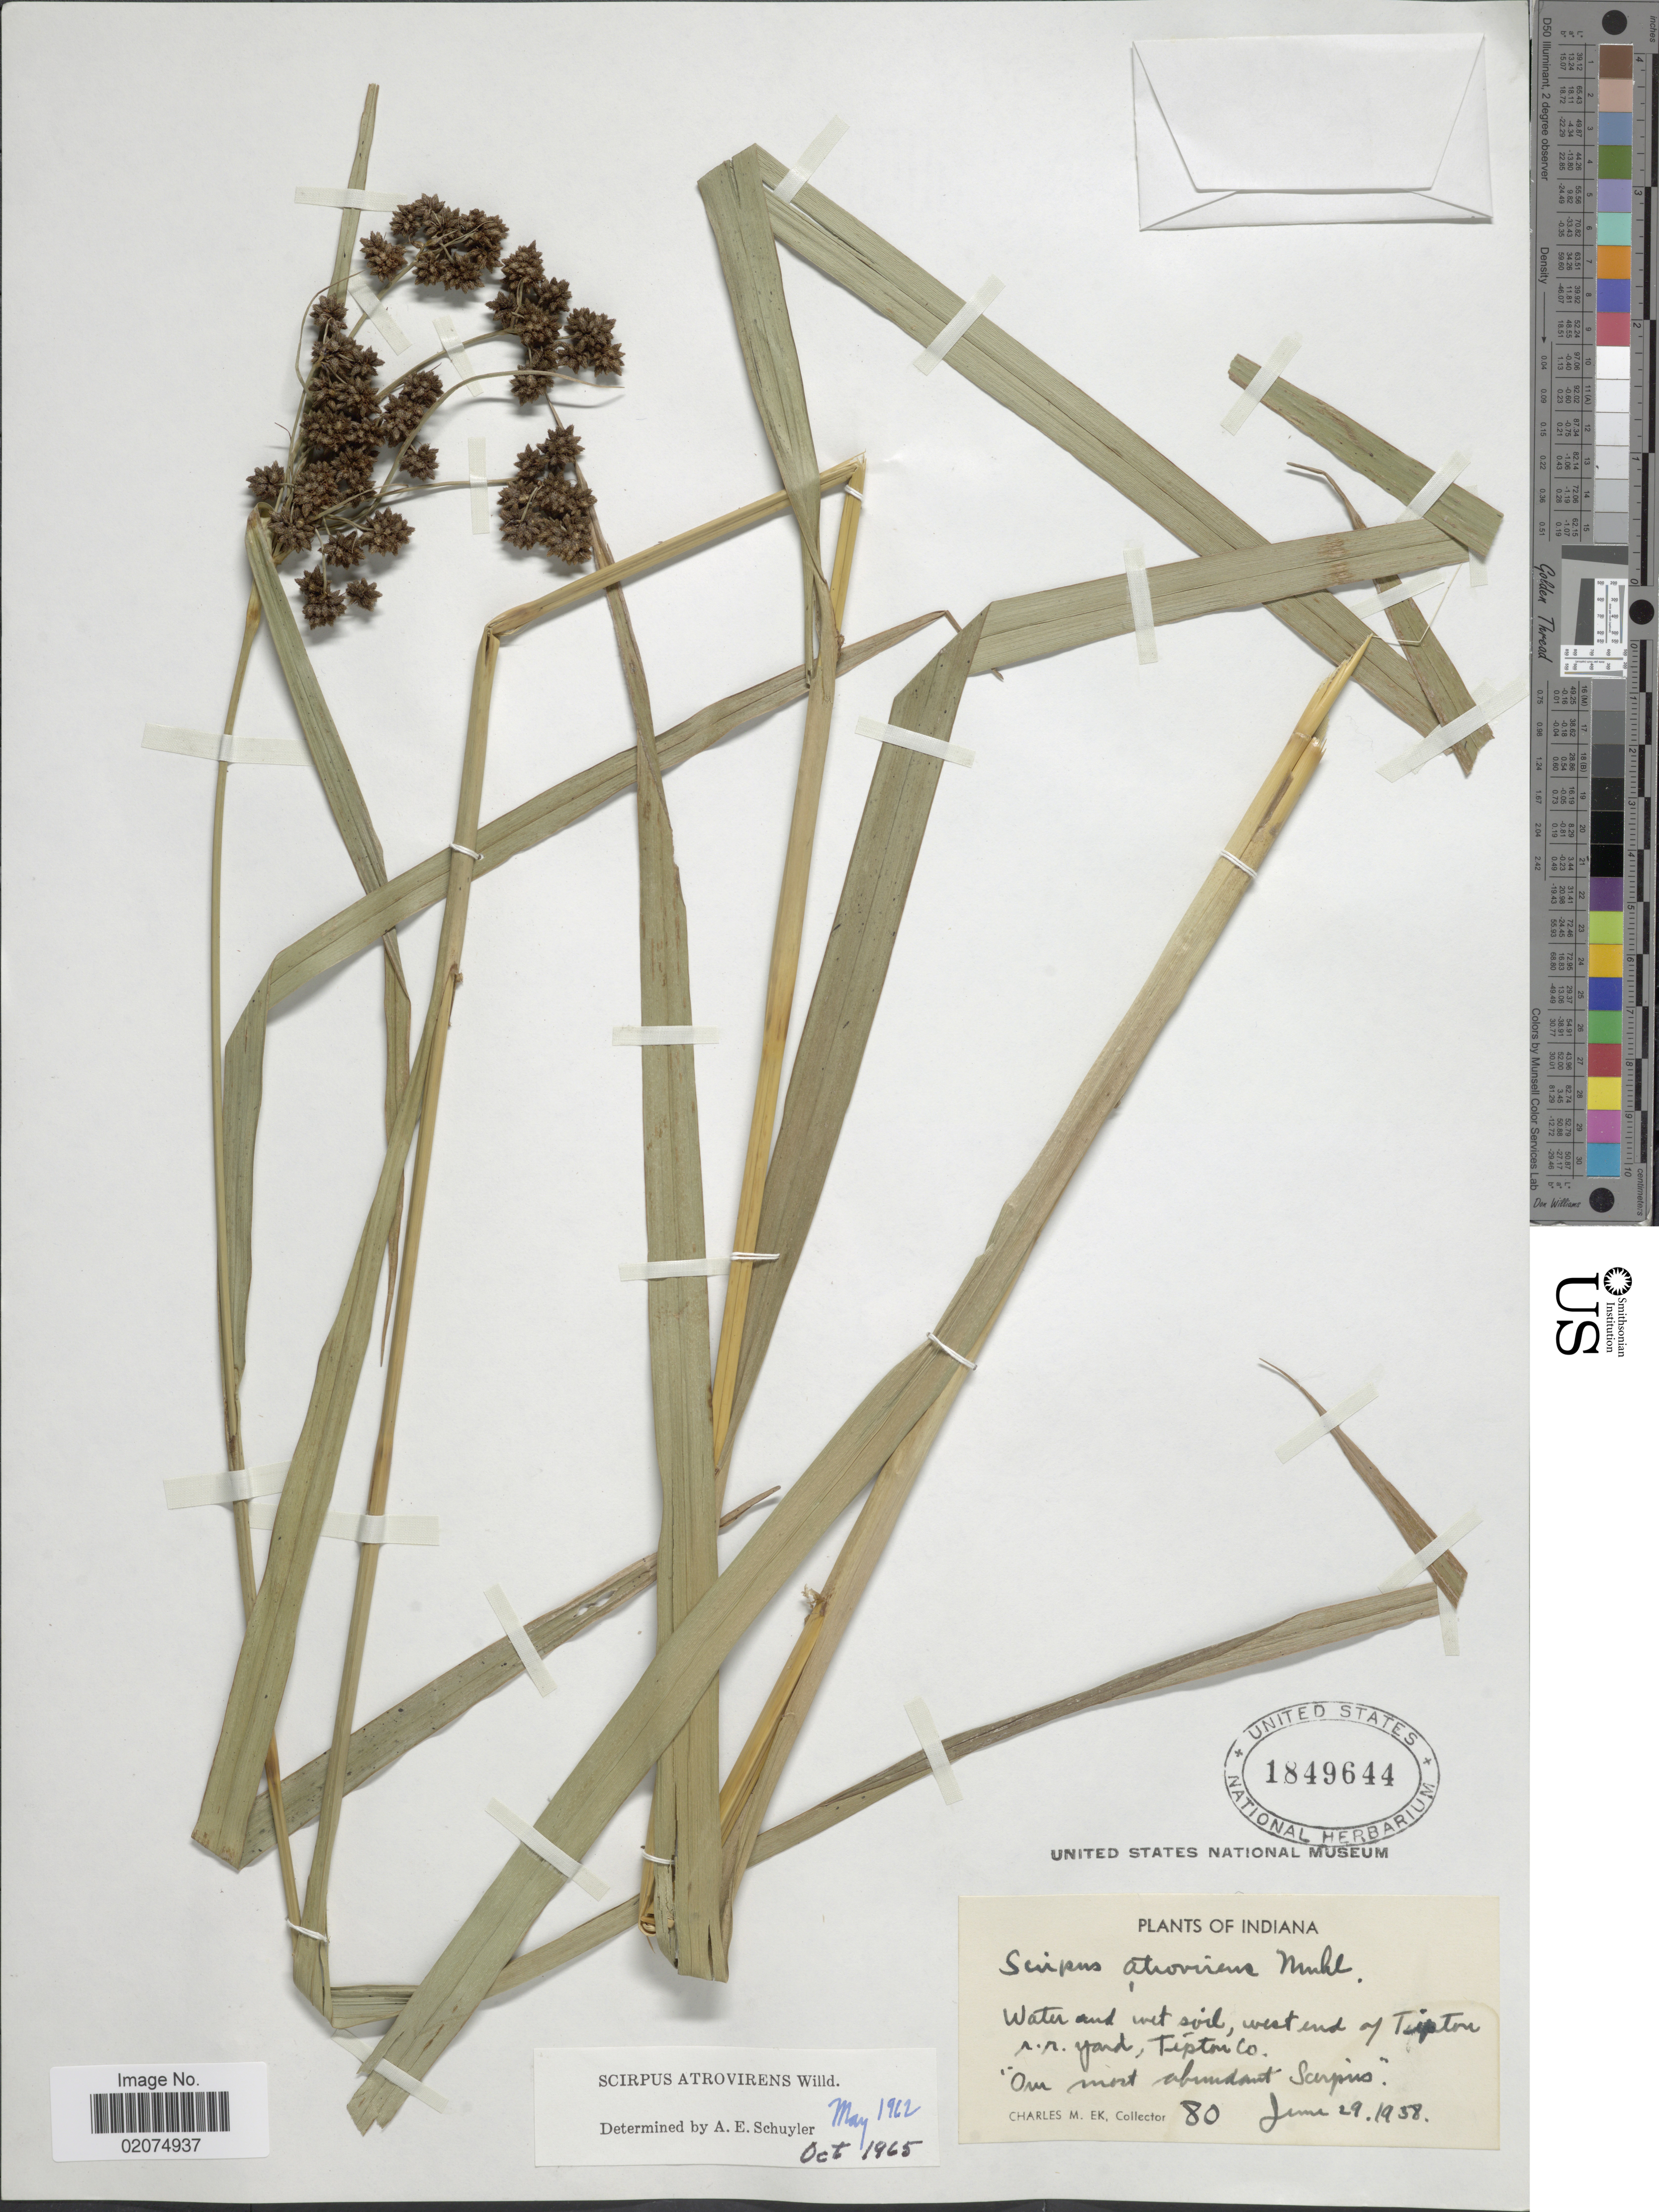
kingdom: Plantae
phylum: Tracheophyta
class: Liliopsida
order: Poales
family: Cyperaceae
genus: Scirpus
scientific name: Scirpus atrovirens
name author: Willd.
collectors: C. Ek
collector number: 80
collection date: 1958-06-29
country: United States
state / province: Indiana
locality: West end of Tipton r.r. yard, Tipton Co.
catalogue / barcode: US 1849644